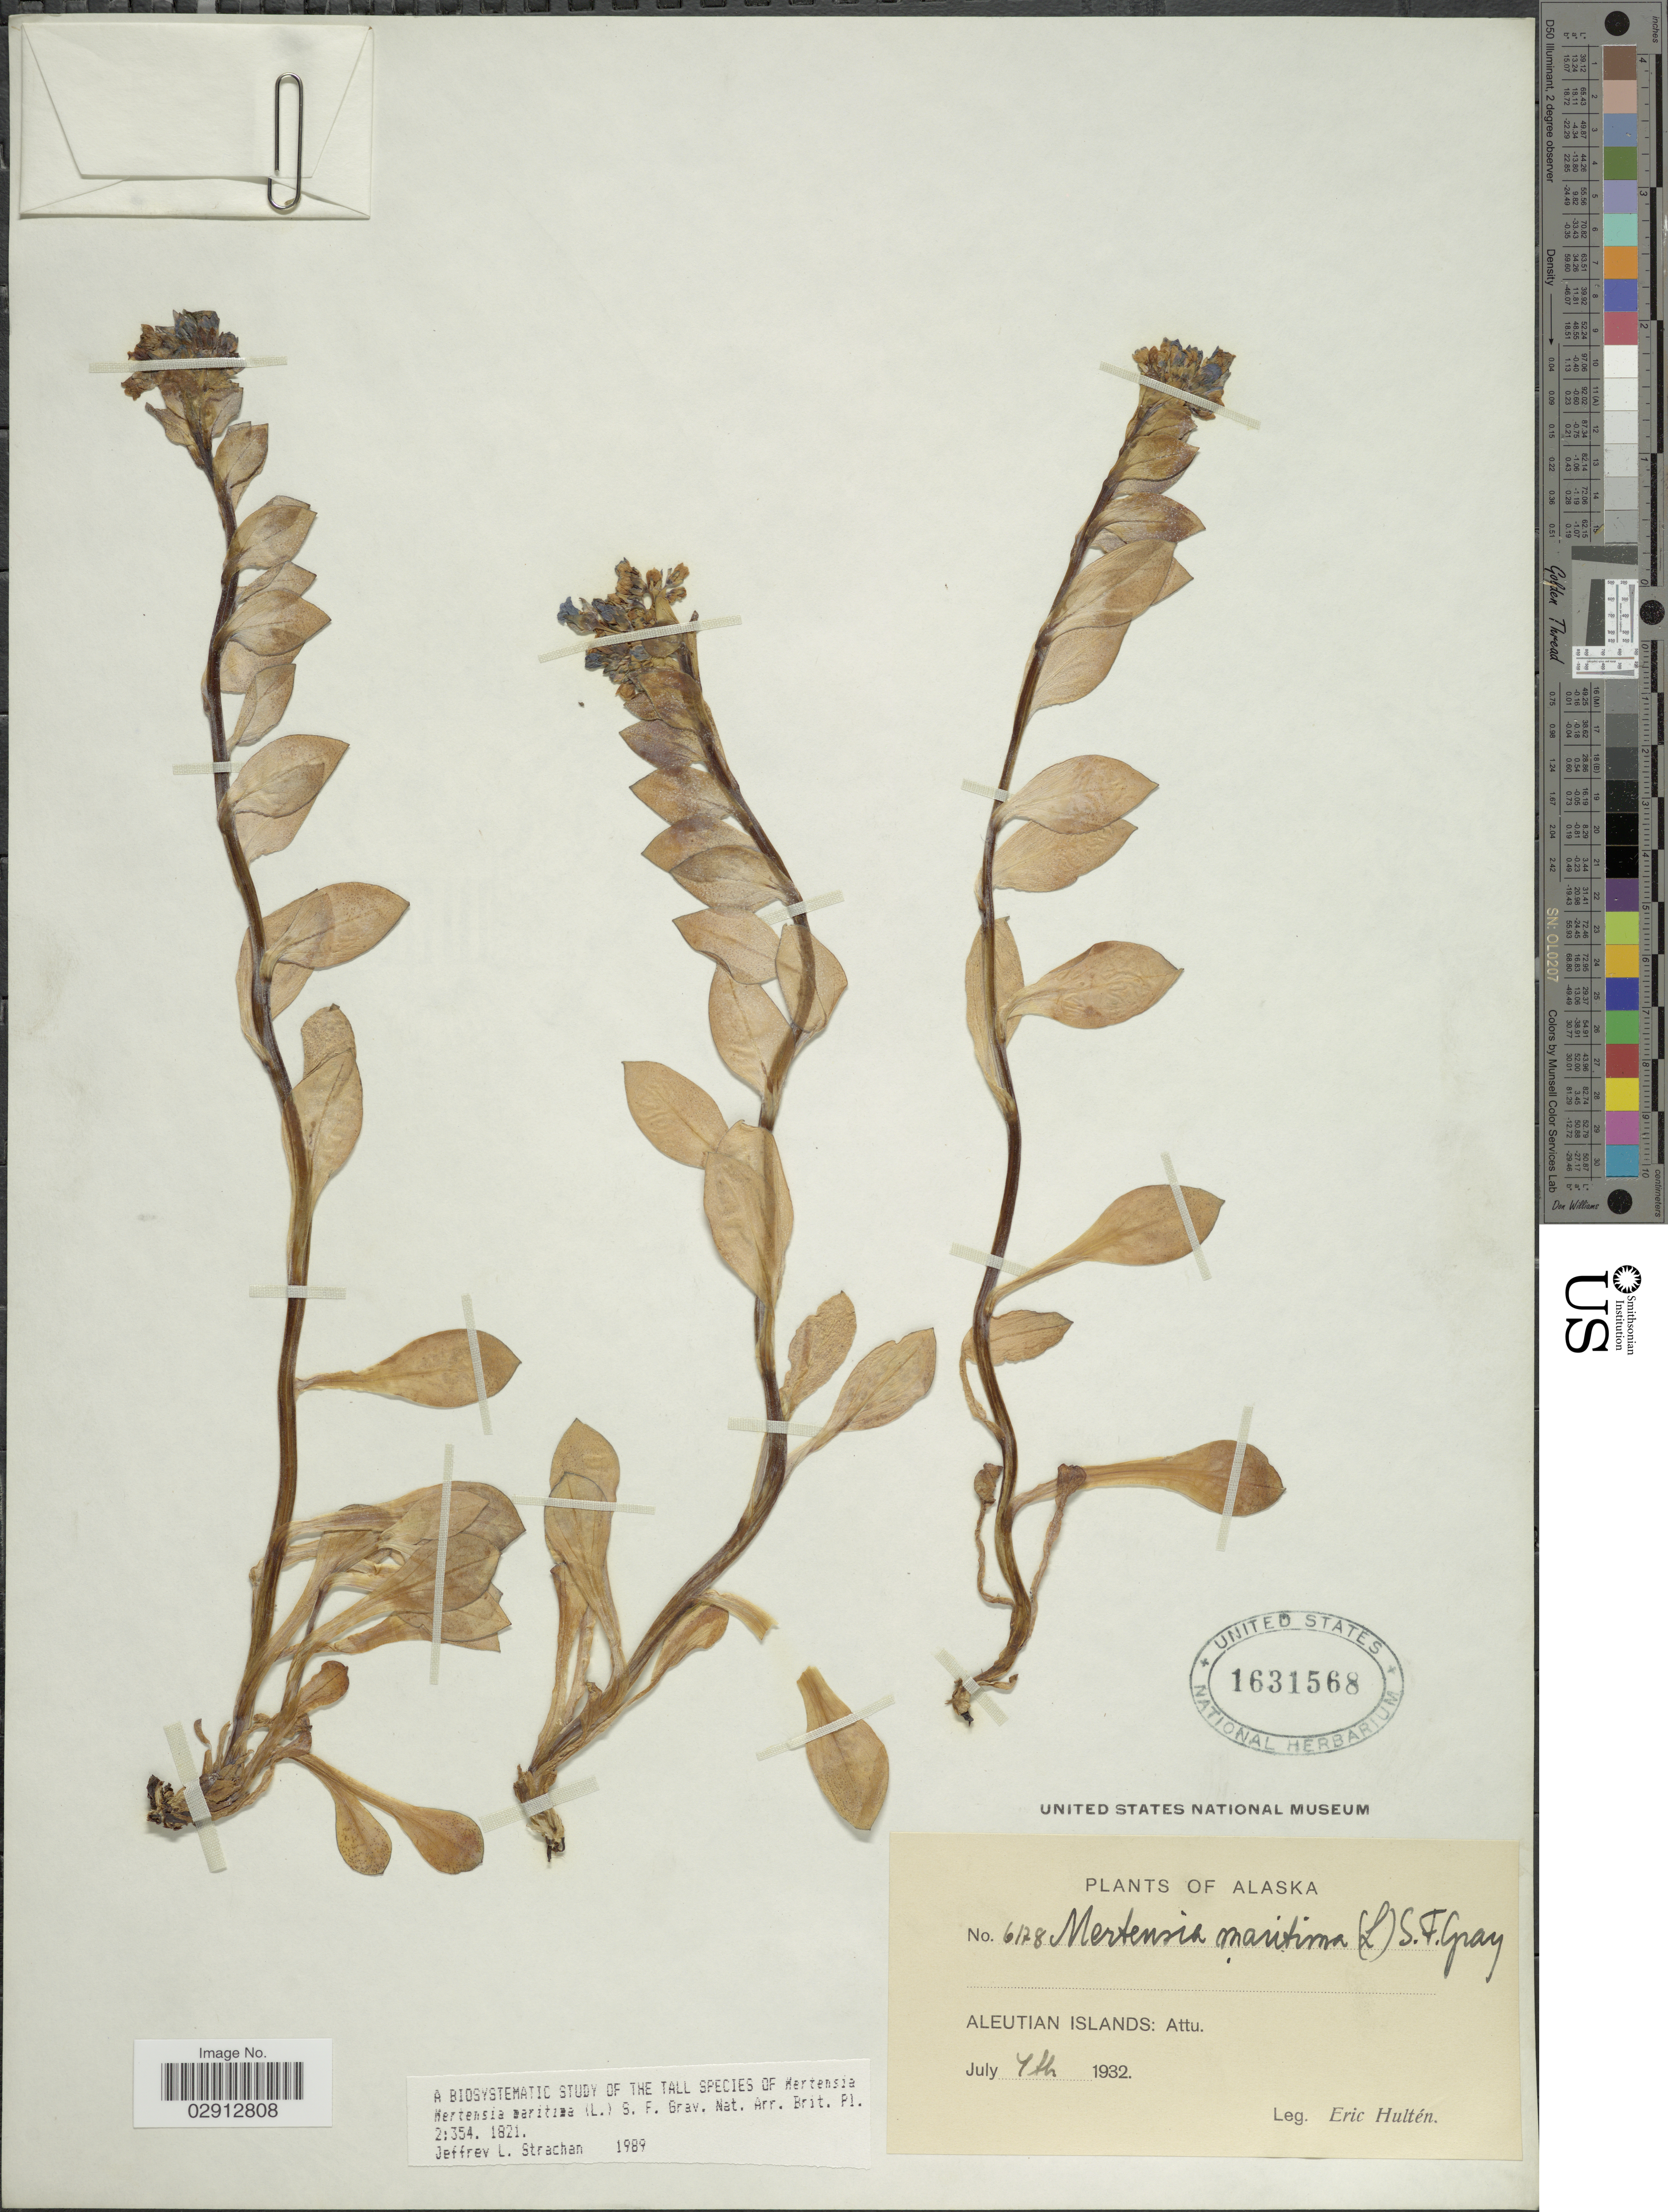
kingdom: Plantae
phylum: Tracheophyta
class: Magnoliopsida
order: Boraginales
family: Boraginaceae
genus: Mertensia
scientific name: Mertensia maritima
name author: (L.) S.F. Gray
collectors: E. G. Hultén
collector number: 6178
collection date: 1932-07-07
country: United States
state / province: Alaska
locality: Aleutian Islands: Attu.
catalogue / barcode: US 1631568